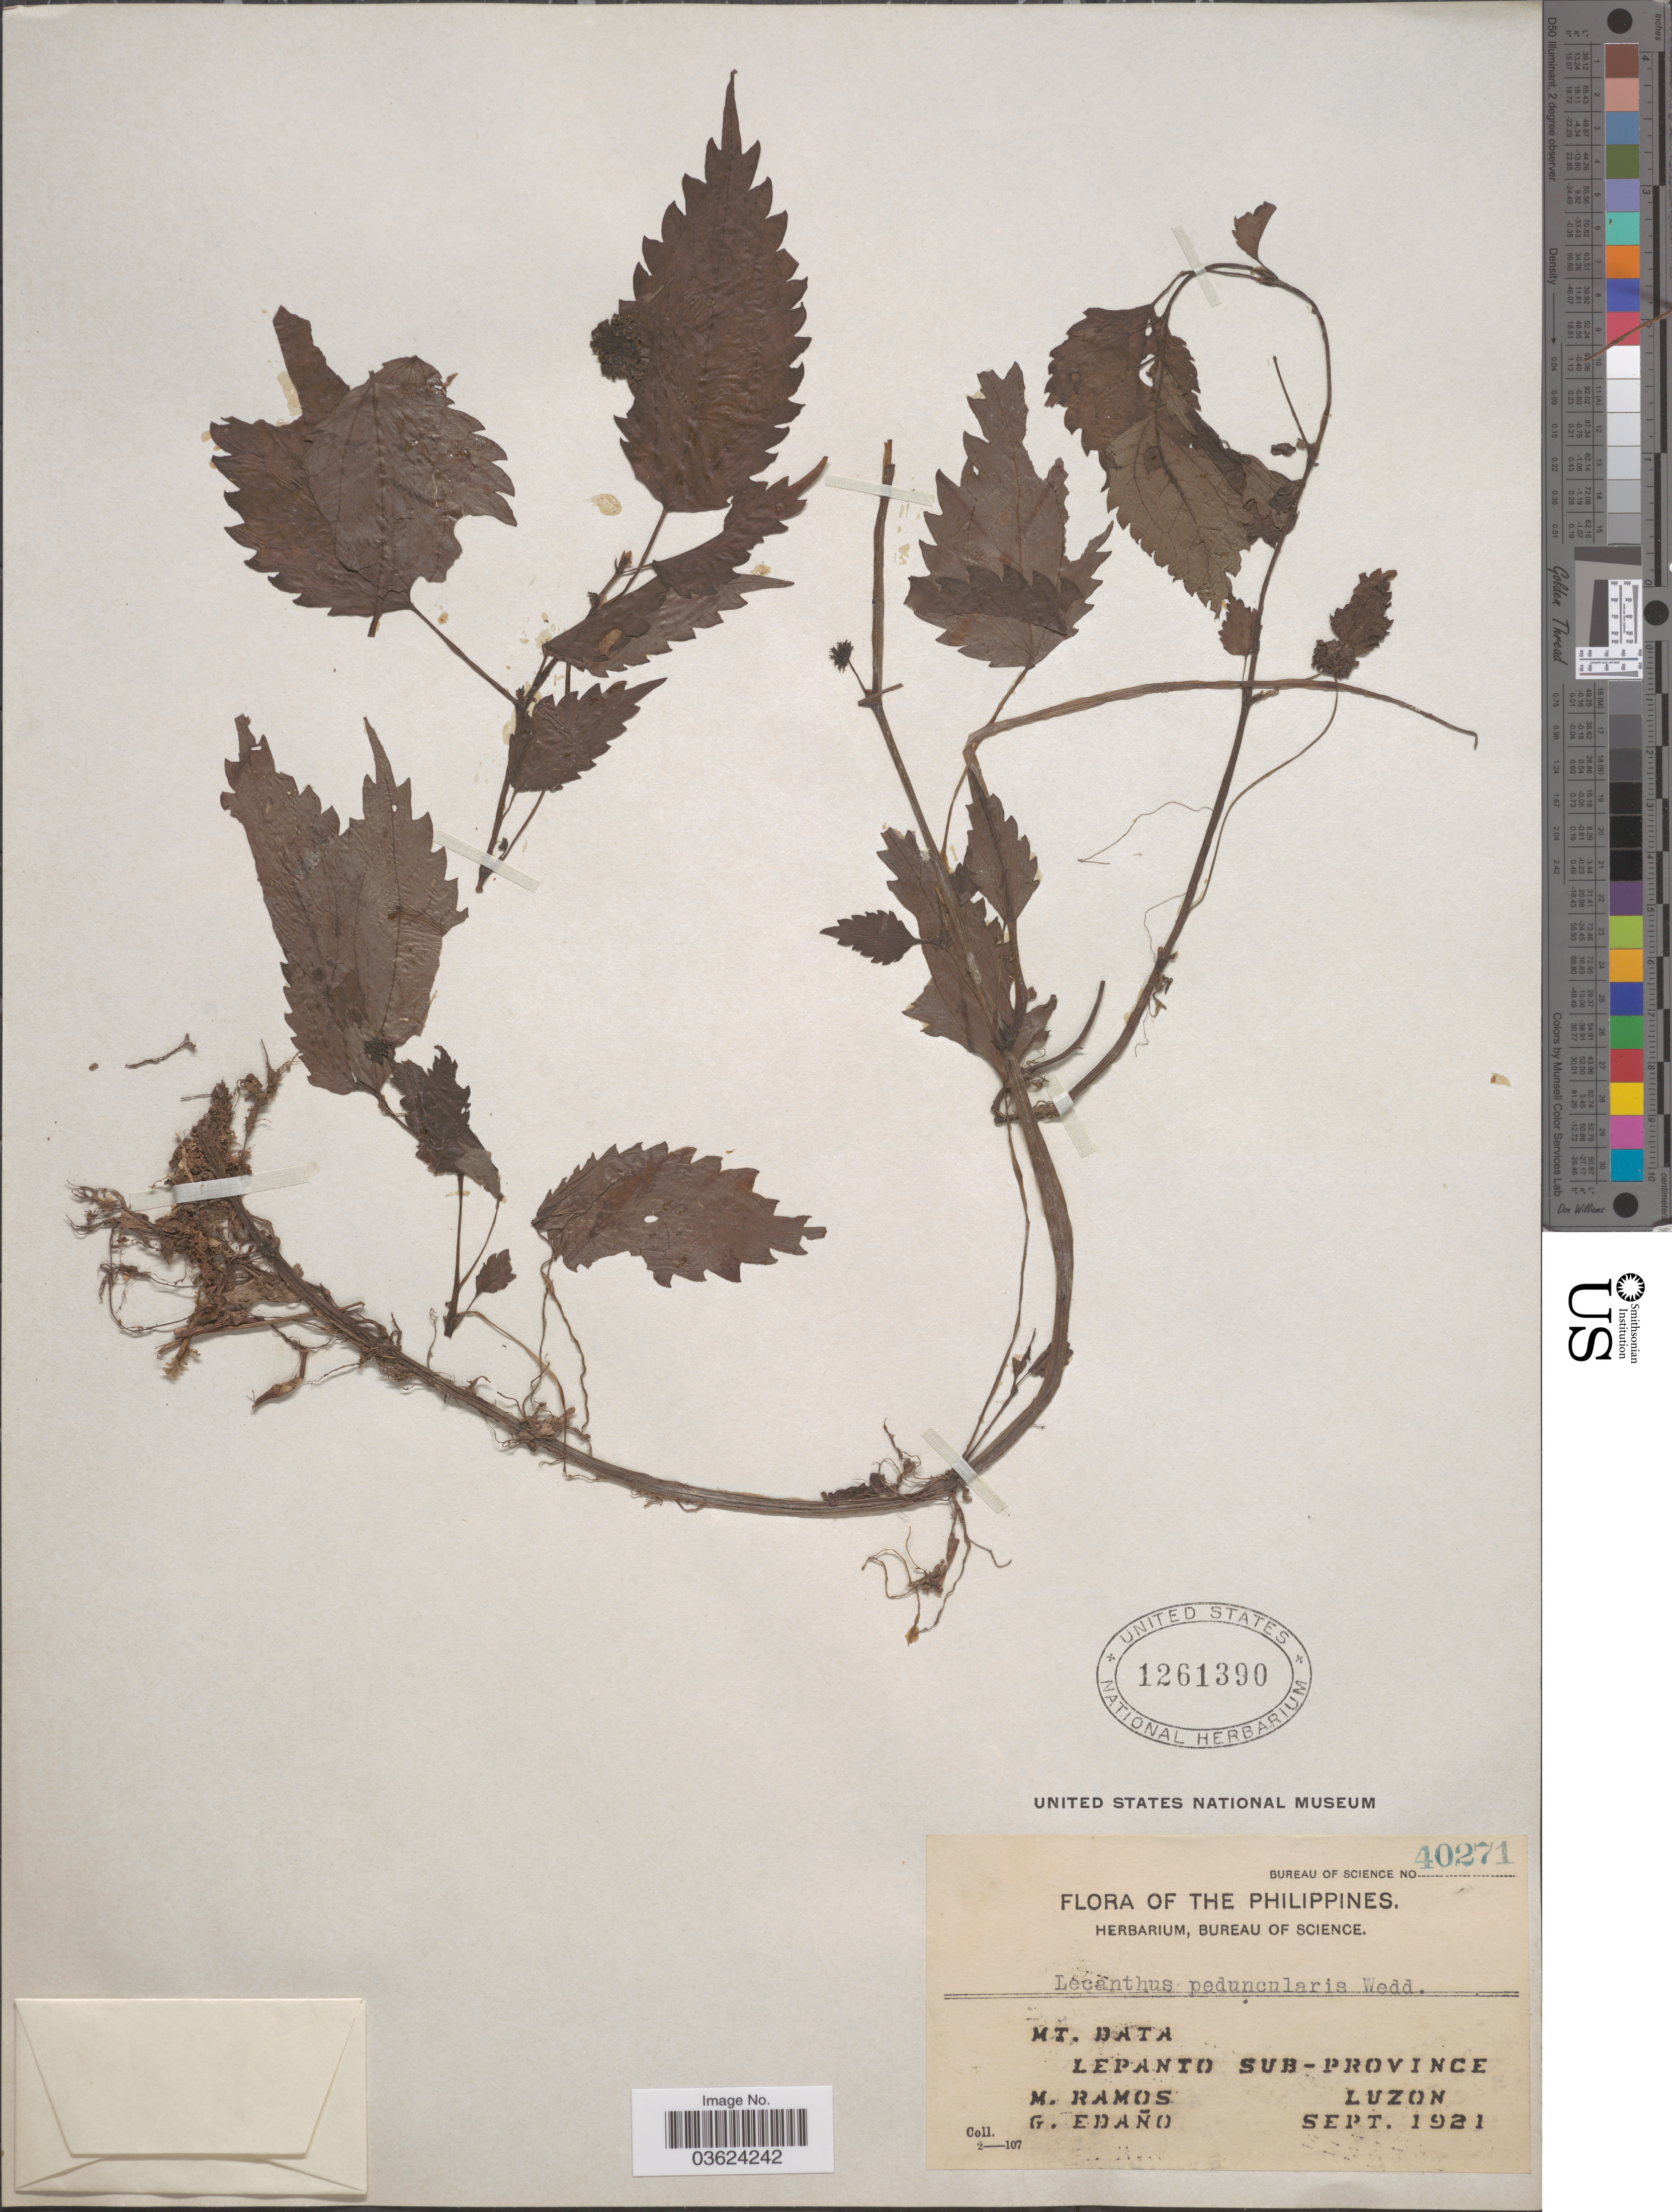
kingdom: Plantae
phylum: Tracheophyta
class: Magnoliopsida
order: Rosales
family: Urticaceae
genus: Lecanthus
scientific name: Lecanthus peduncularis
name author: (Wall. ex Royle) Wedd.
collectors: M. Ramos & G. Edaño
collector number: Bureau of Science 40271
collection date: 1921-09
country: Philippines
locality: Mt. Data. Lepanto Sub-Province. Luzon.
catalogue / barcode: US 1261390